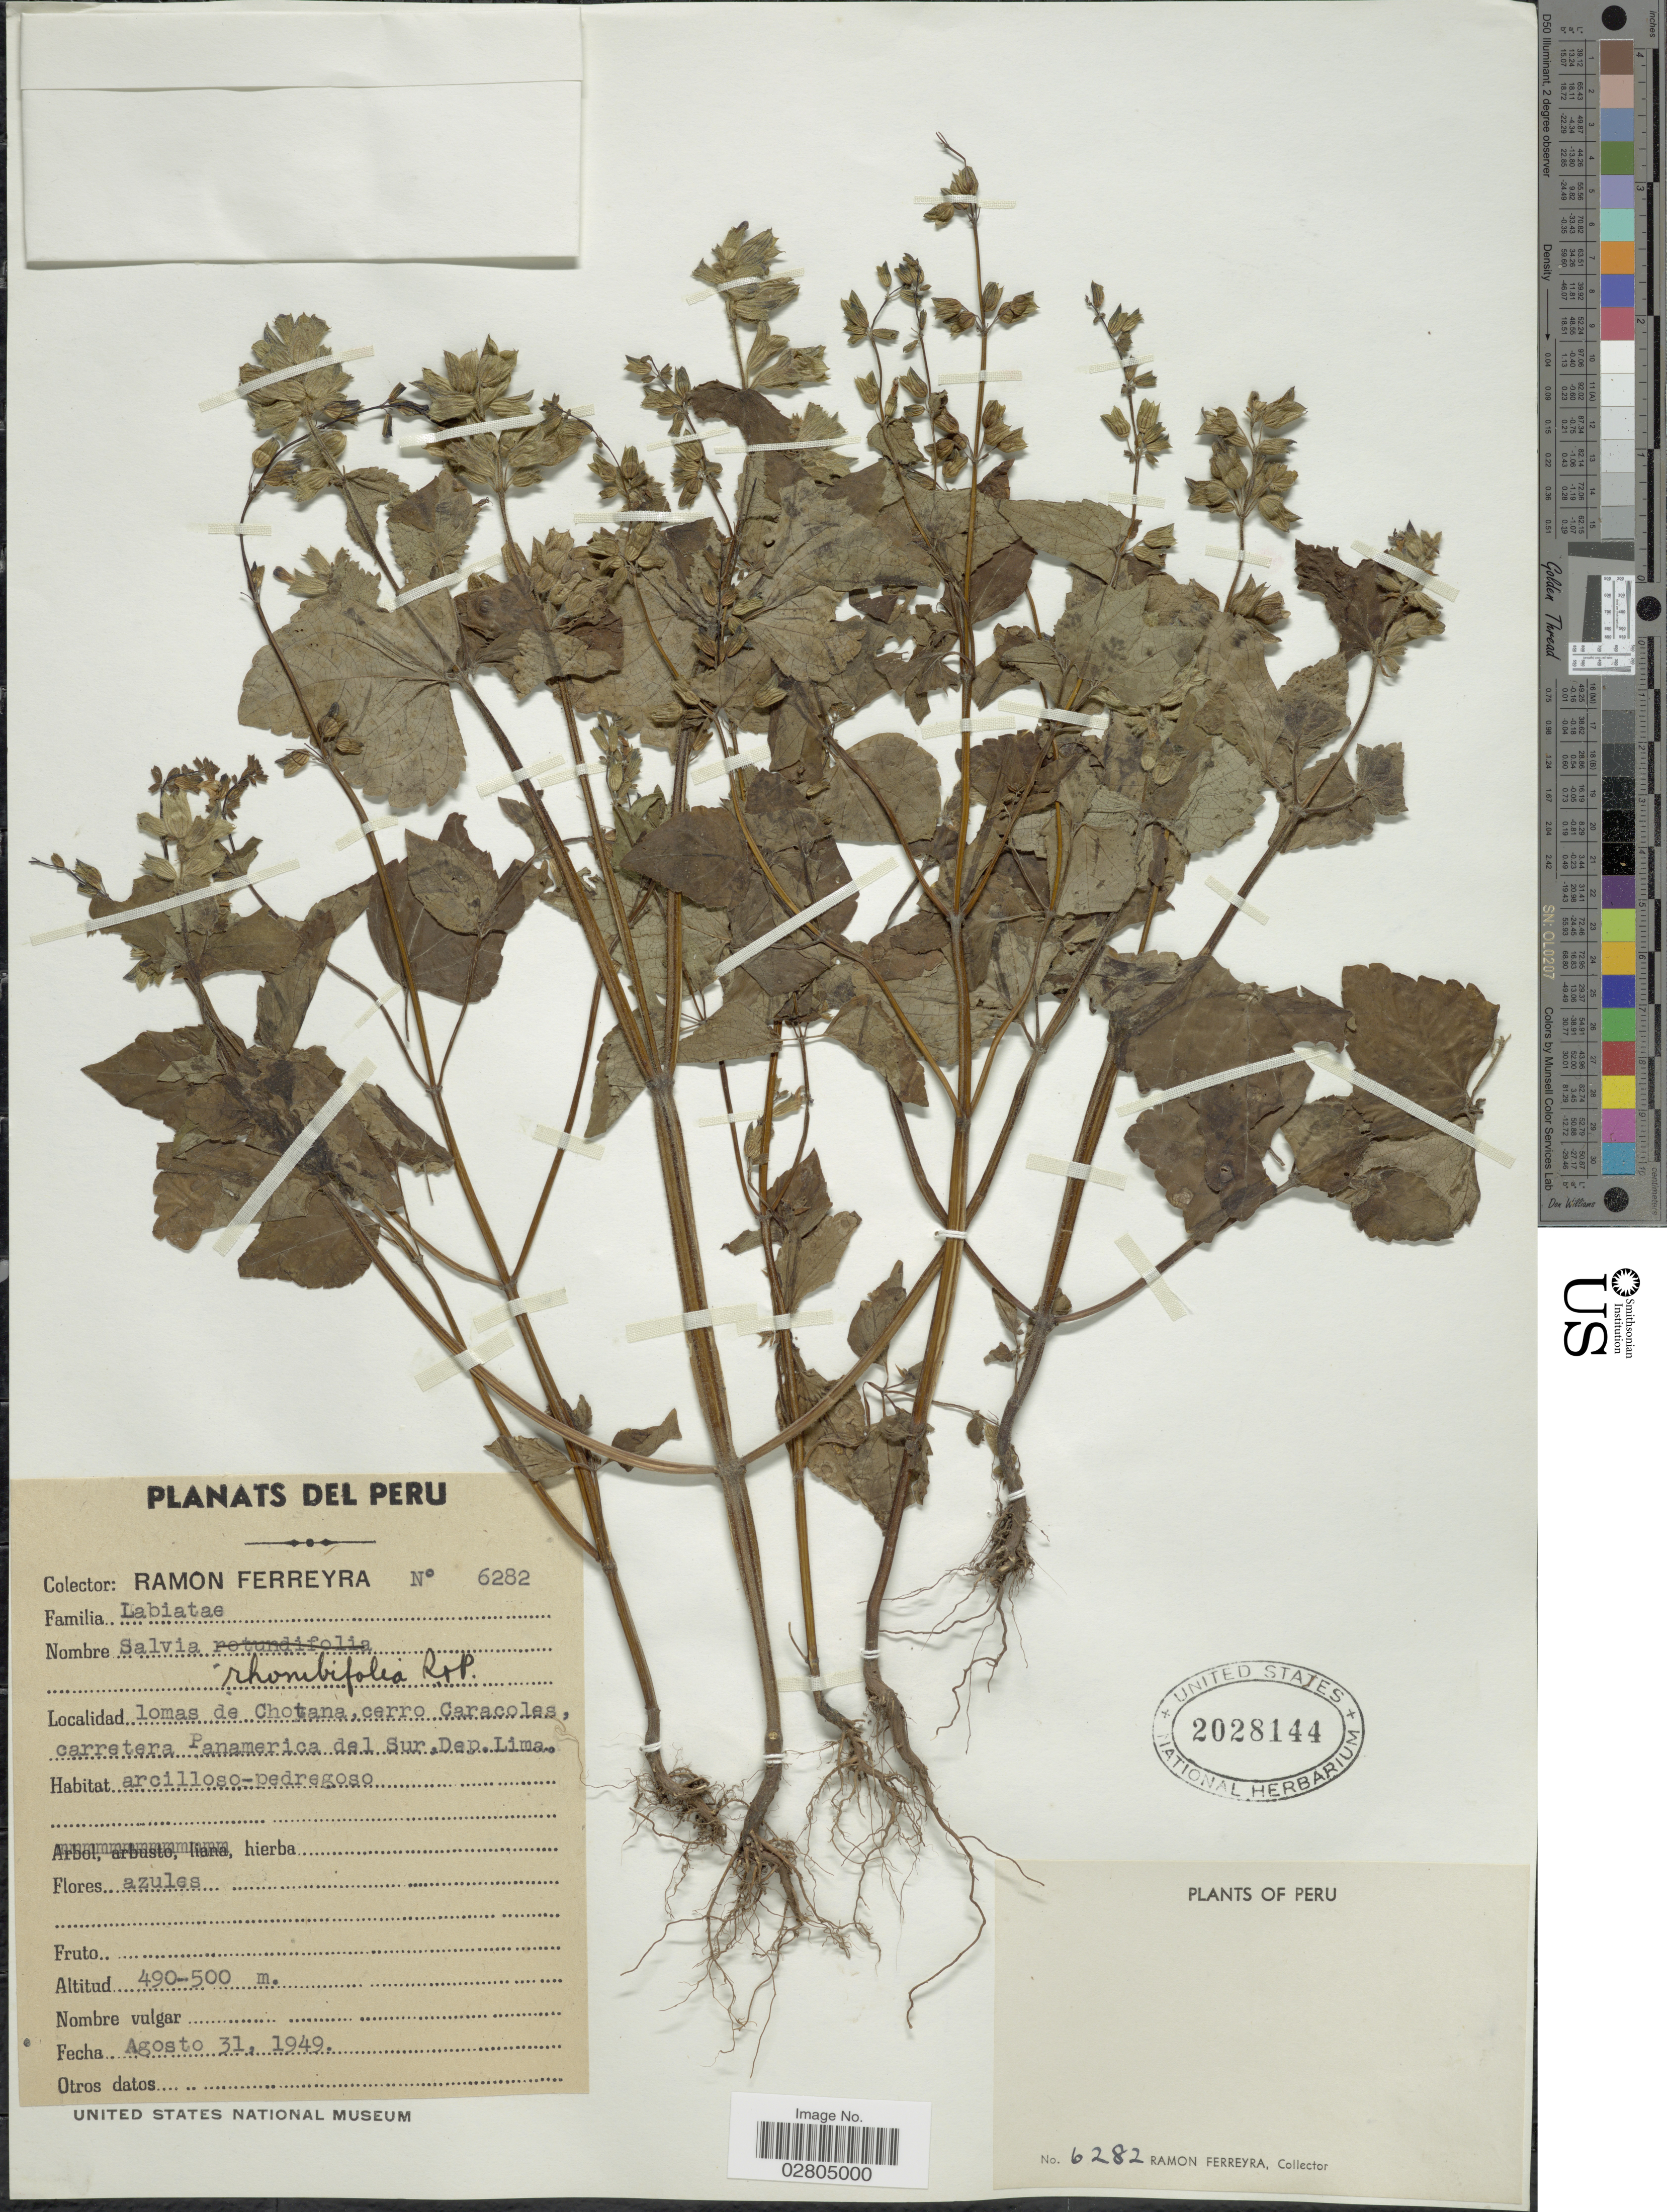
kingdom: Plantae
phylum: Tracheophyta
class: Magnoliopsida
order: Lamiales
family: Lamiaceae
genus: Salvia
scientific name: Salvia rhombifolia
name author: Ruiz & Pav.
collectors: R. A. Ferreyra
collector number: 6282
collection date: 1949-08-31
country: Peru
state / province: Lima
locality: Lomas de Chotana, cerro Caracoles, carretera Panamerica del Sur, Dep. Lima.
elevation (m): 490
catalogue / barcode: US 2028144